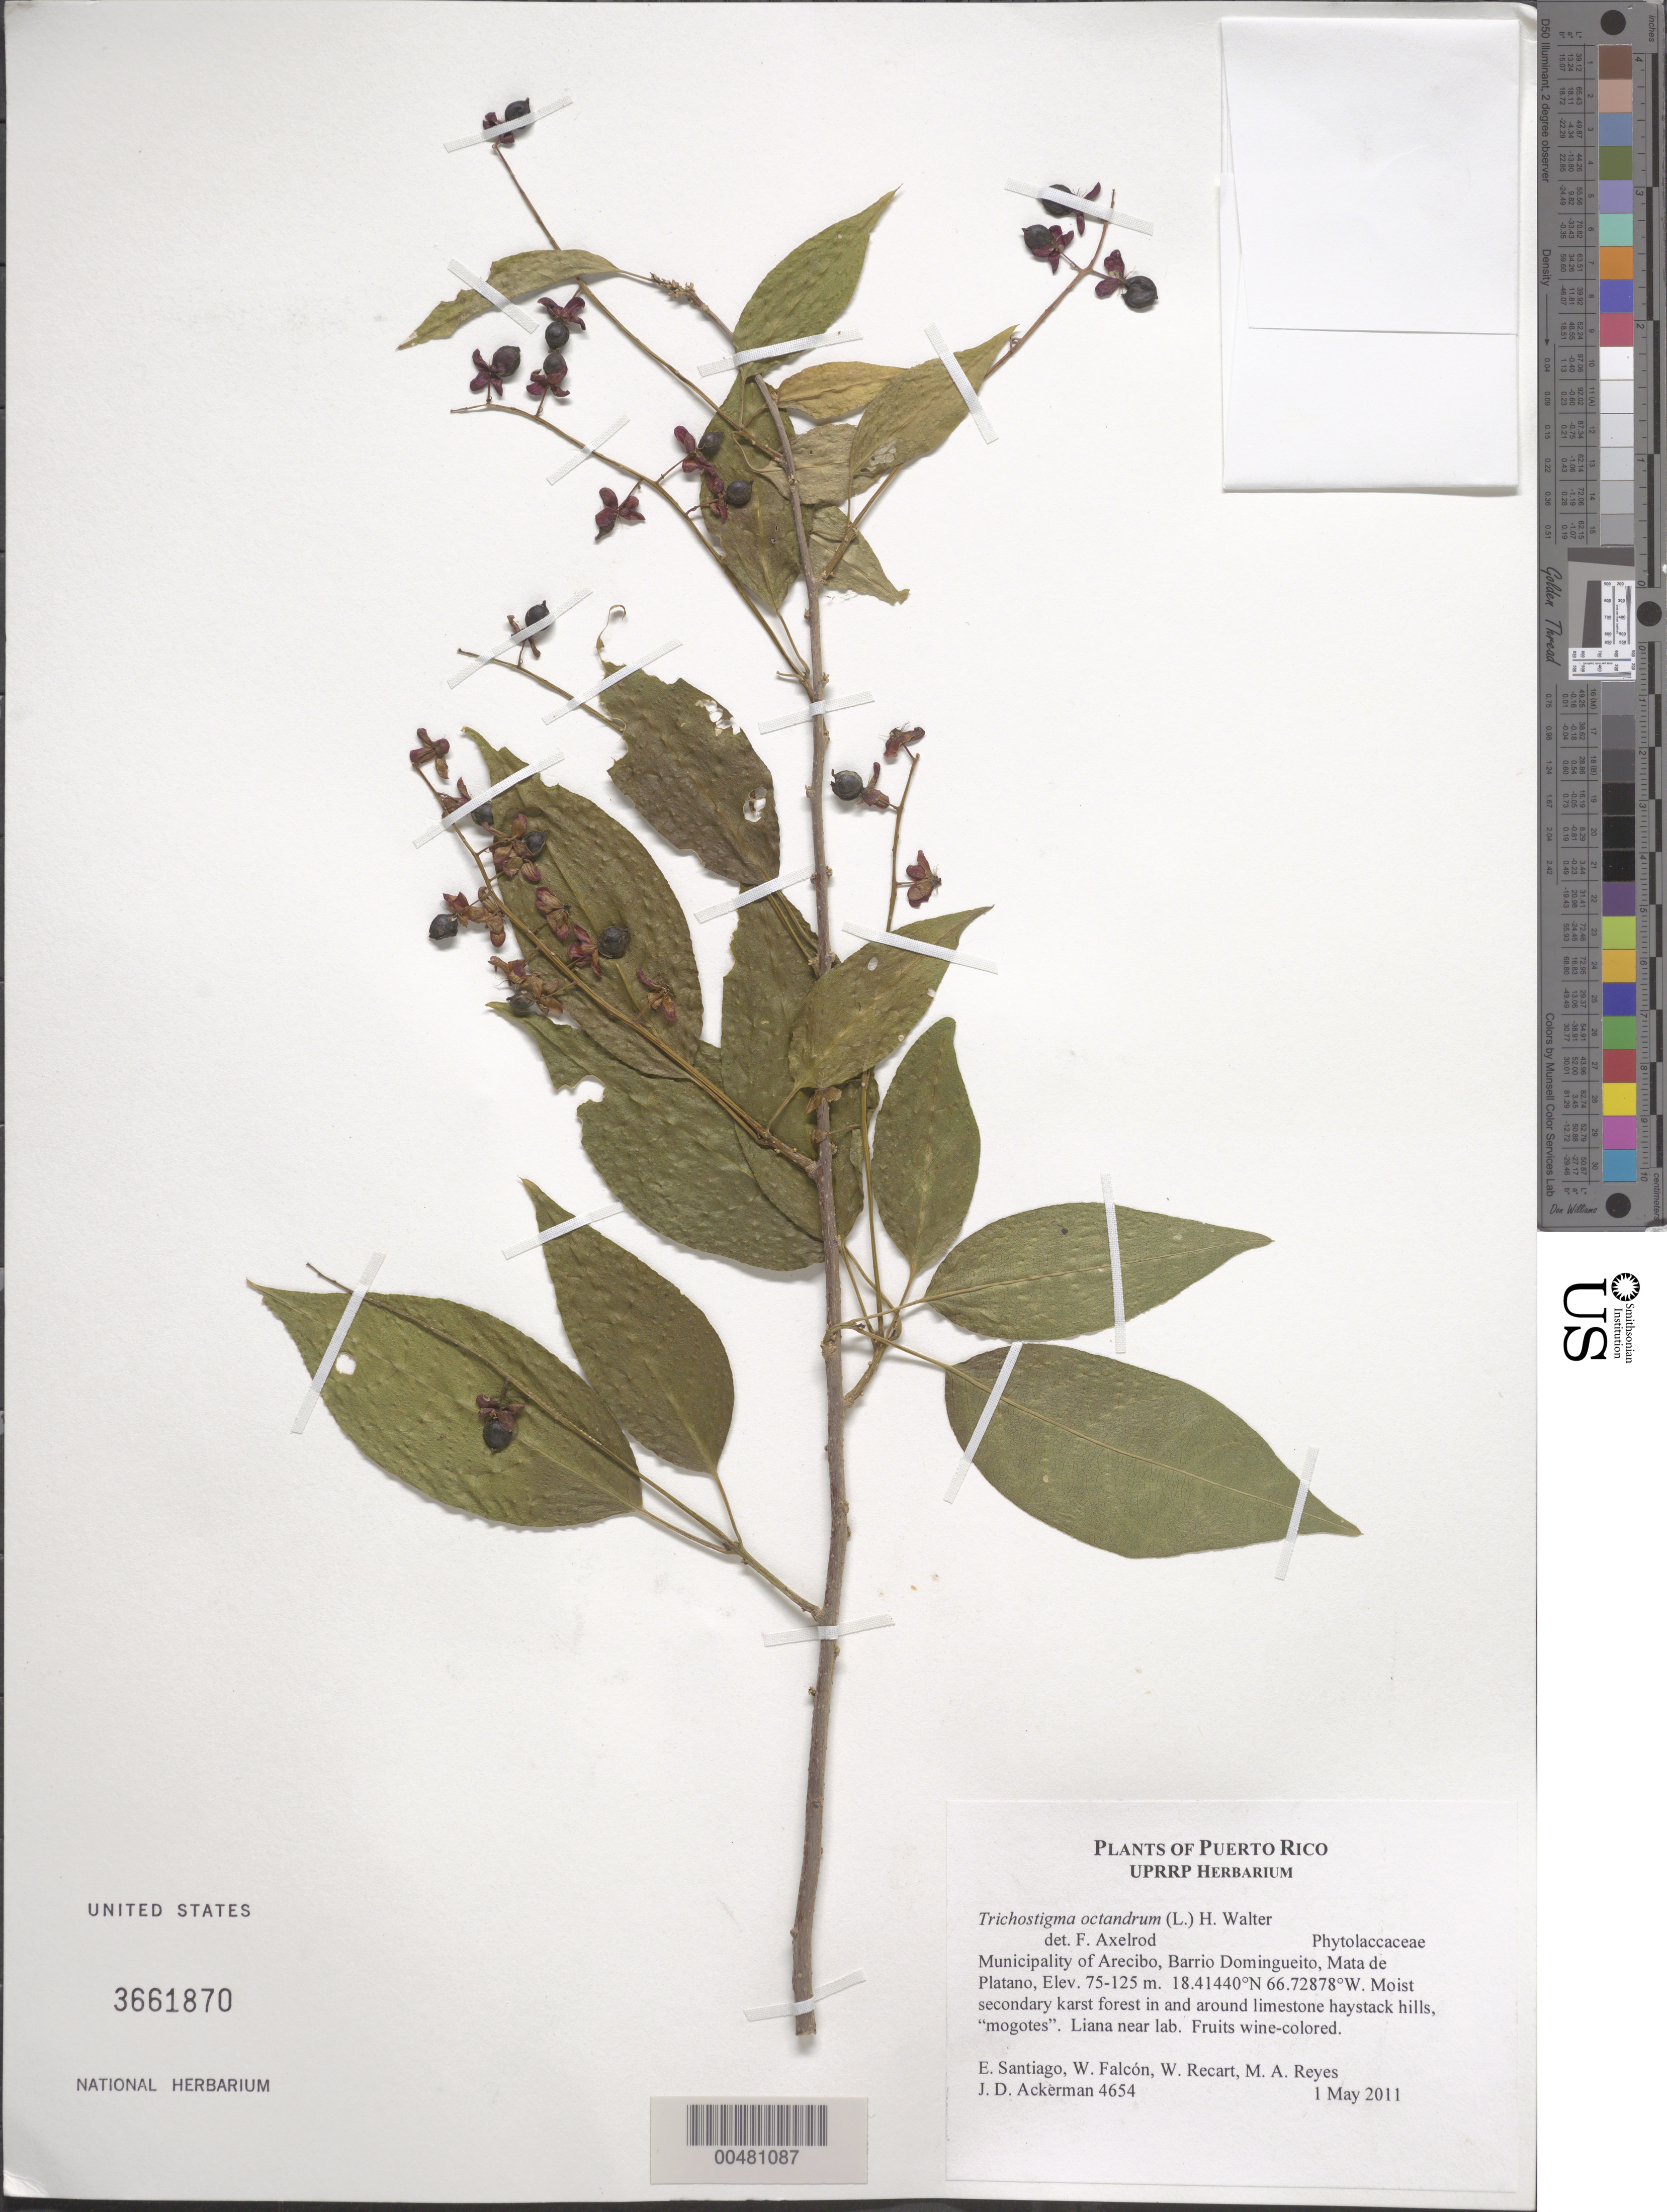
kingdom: Plantae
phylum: Tracheophyta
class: Magnoliopsida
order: Caryophyllales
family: Phytolaccaceae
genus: Trichostigma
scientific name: Trichostigma octandrum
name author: (L.) H. Walter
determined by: Axelrod, F.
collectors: J. D. Ackerman, E. Santiago, W. Falcón, W. Recart & M. Reyes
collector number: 4654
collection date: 2011-05-01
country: Puerto Rico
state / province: Arecibo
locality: Barrio Domingueito, Mata de Platano.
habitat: Moist secondary karst forest in and around limestone haystack hills, "mogotes". Near lab.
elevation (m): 75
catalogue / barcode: US 3661870